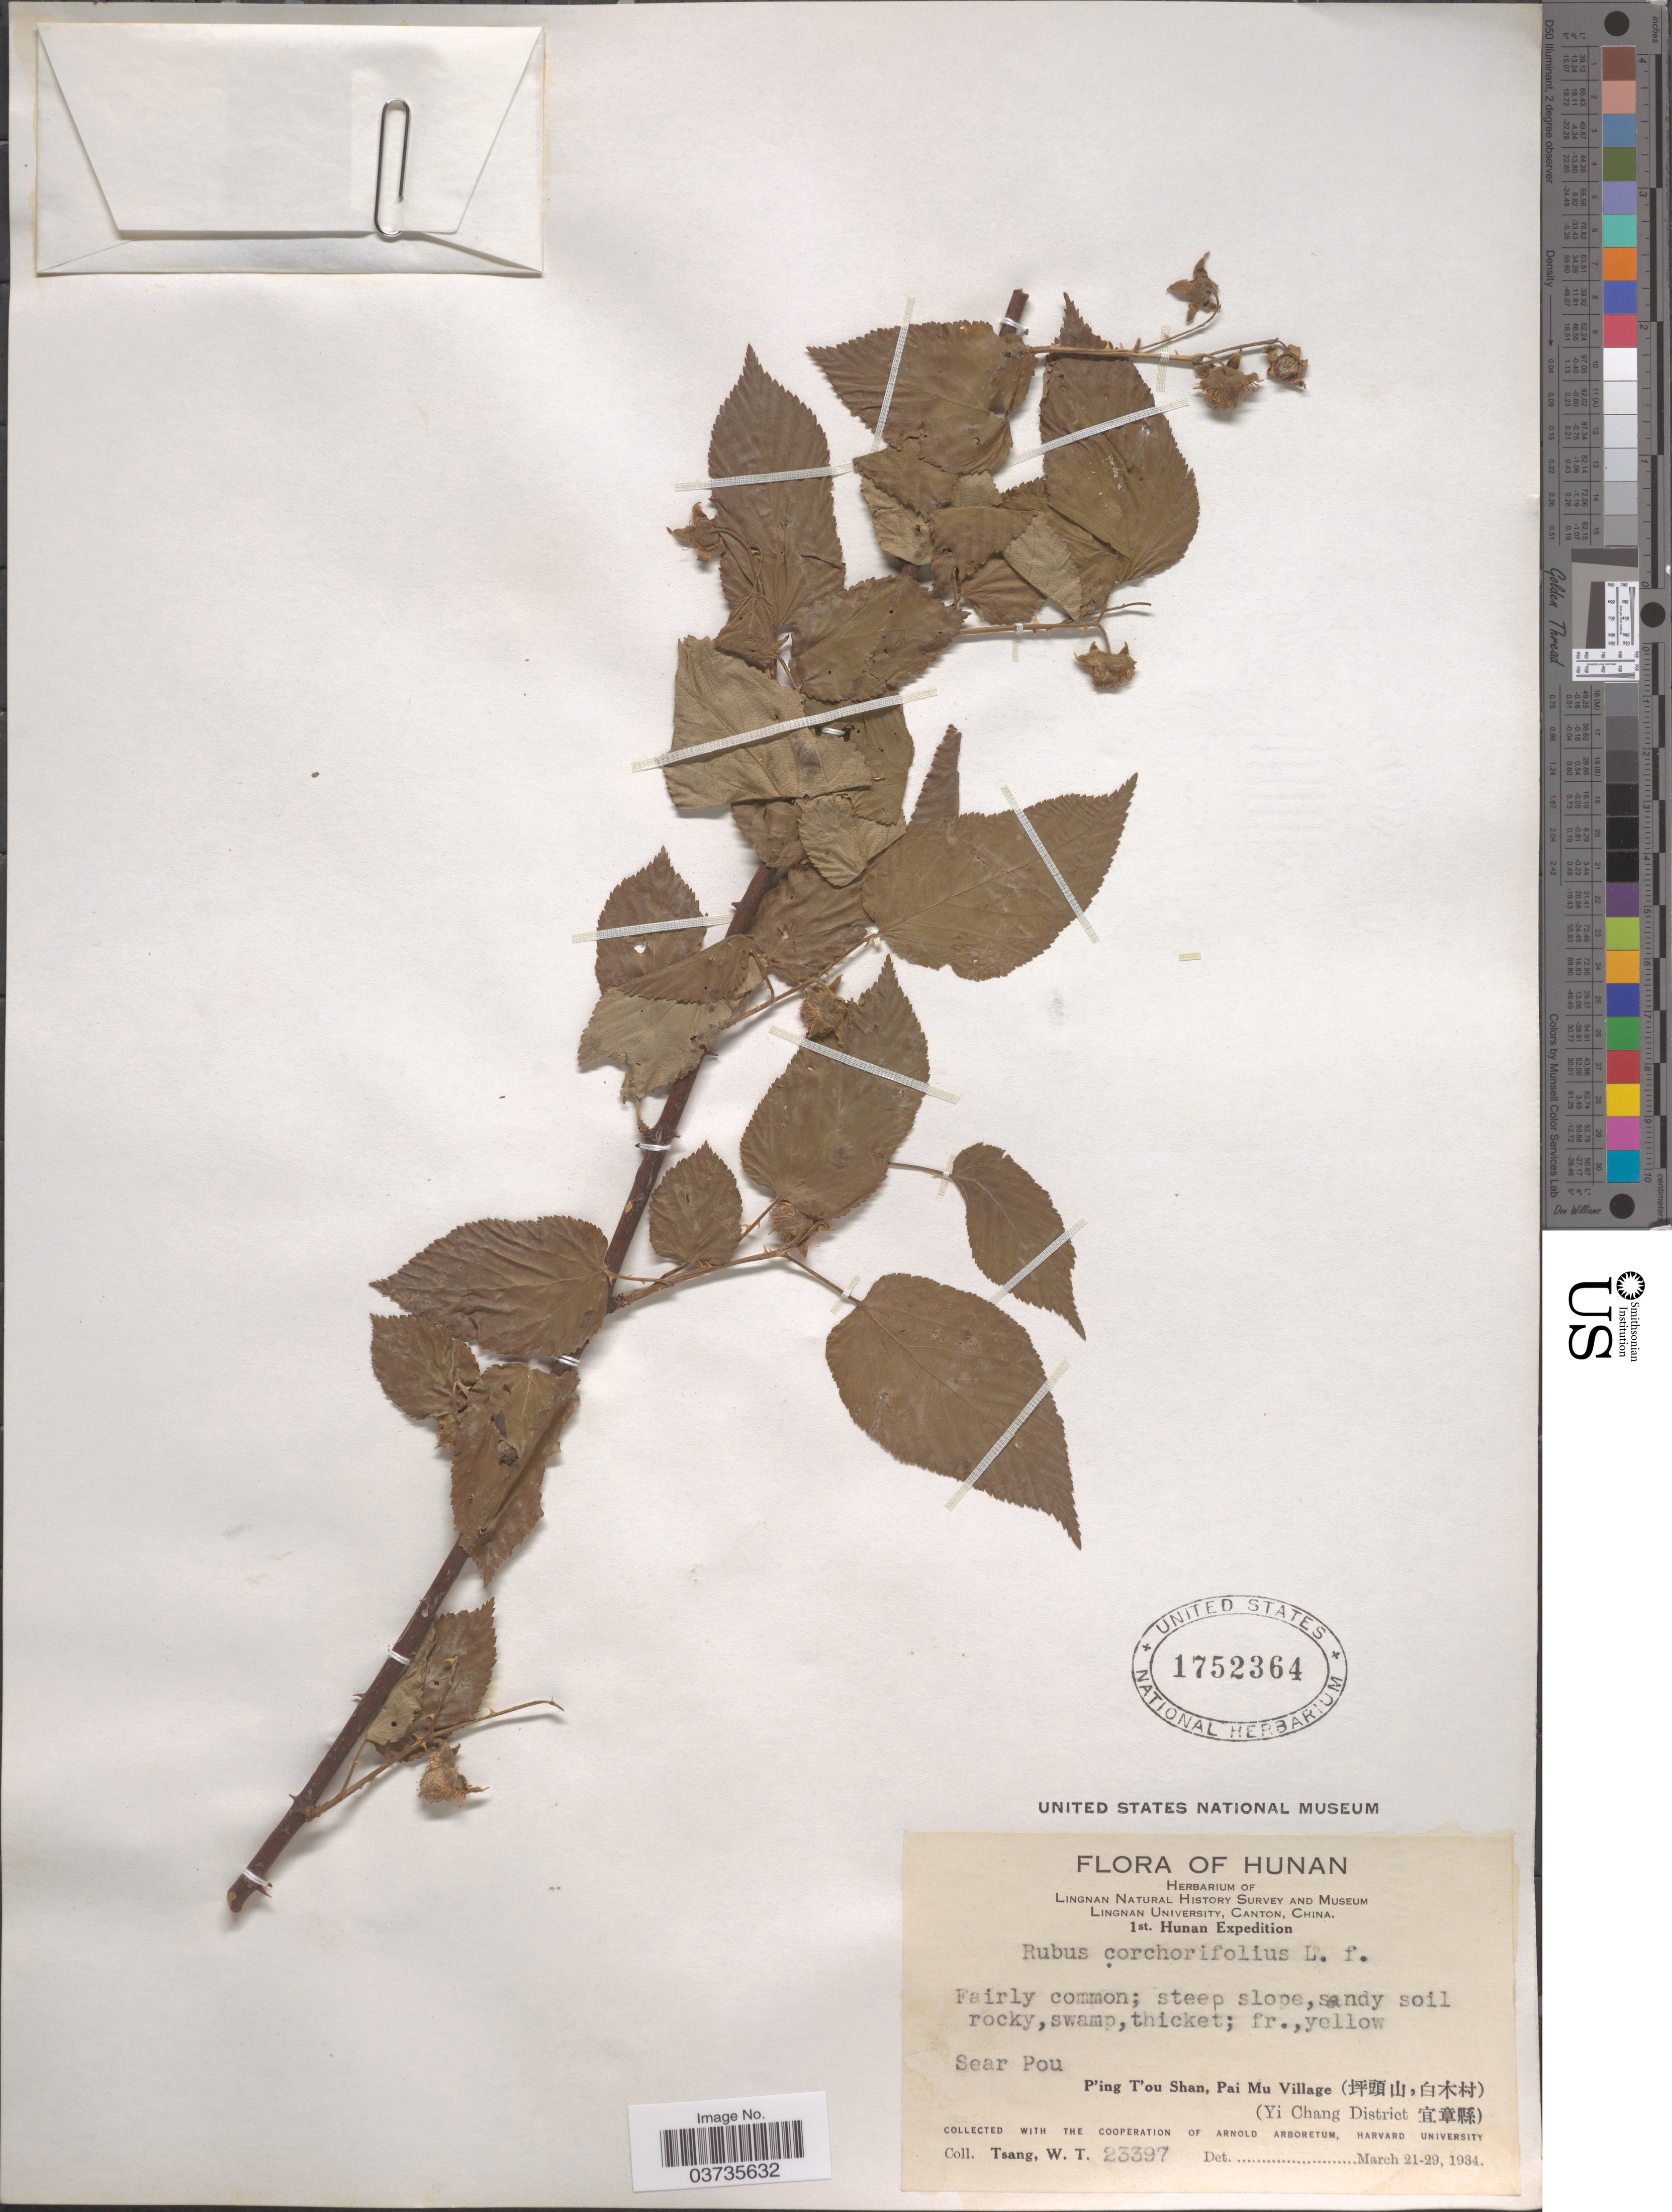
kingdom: Plantae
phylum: Tracheophyta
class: Magnoliopsida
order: Rosales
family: Rosaceae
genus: Rubus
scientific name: Rubus corchorifolius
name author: L. f.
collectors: W. T. Tsang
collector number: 23397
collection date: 1934-03-21/1934-03-29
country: China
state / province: Hunan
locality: Sear Pou. P'ing T'ou Shan, Pai Mu Village (X) (Yi Chang District X).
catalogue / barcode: US 1752364